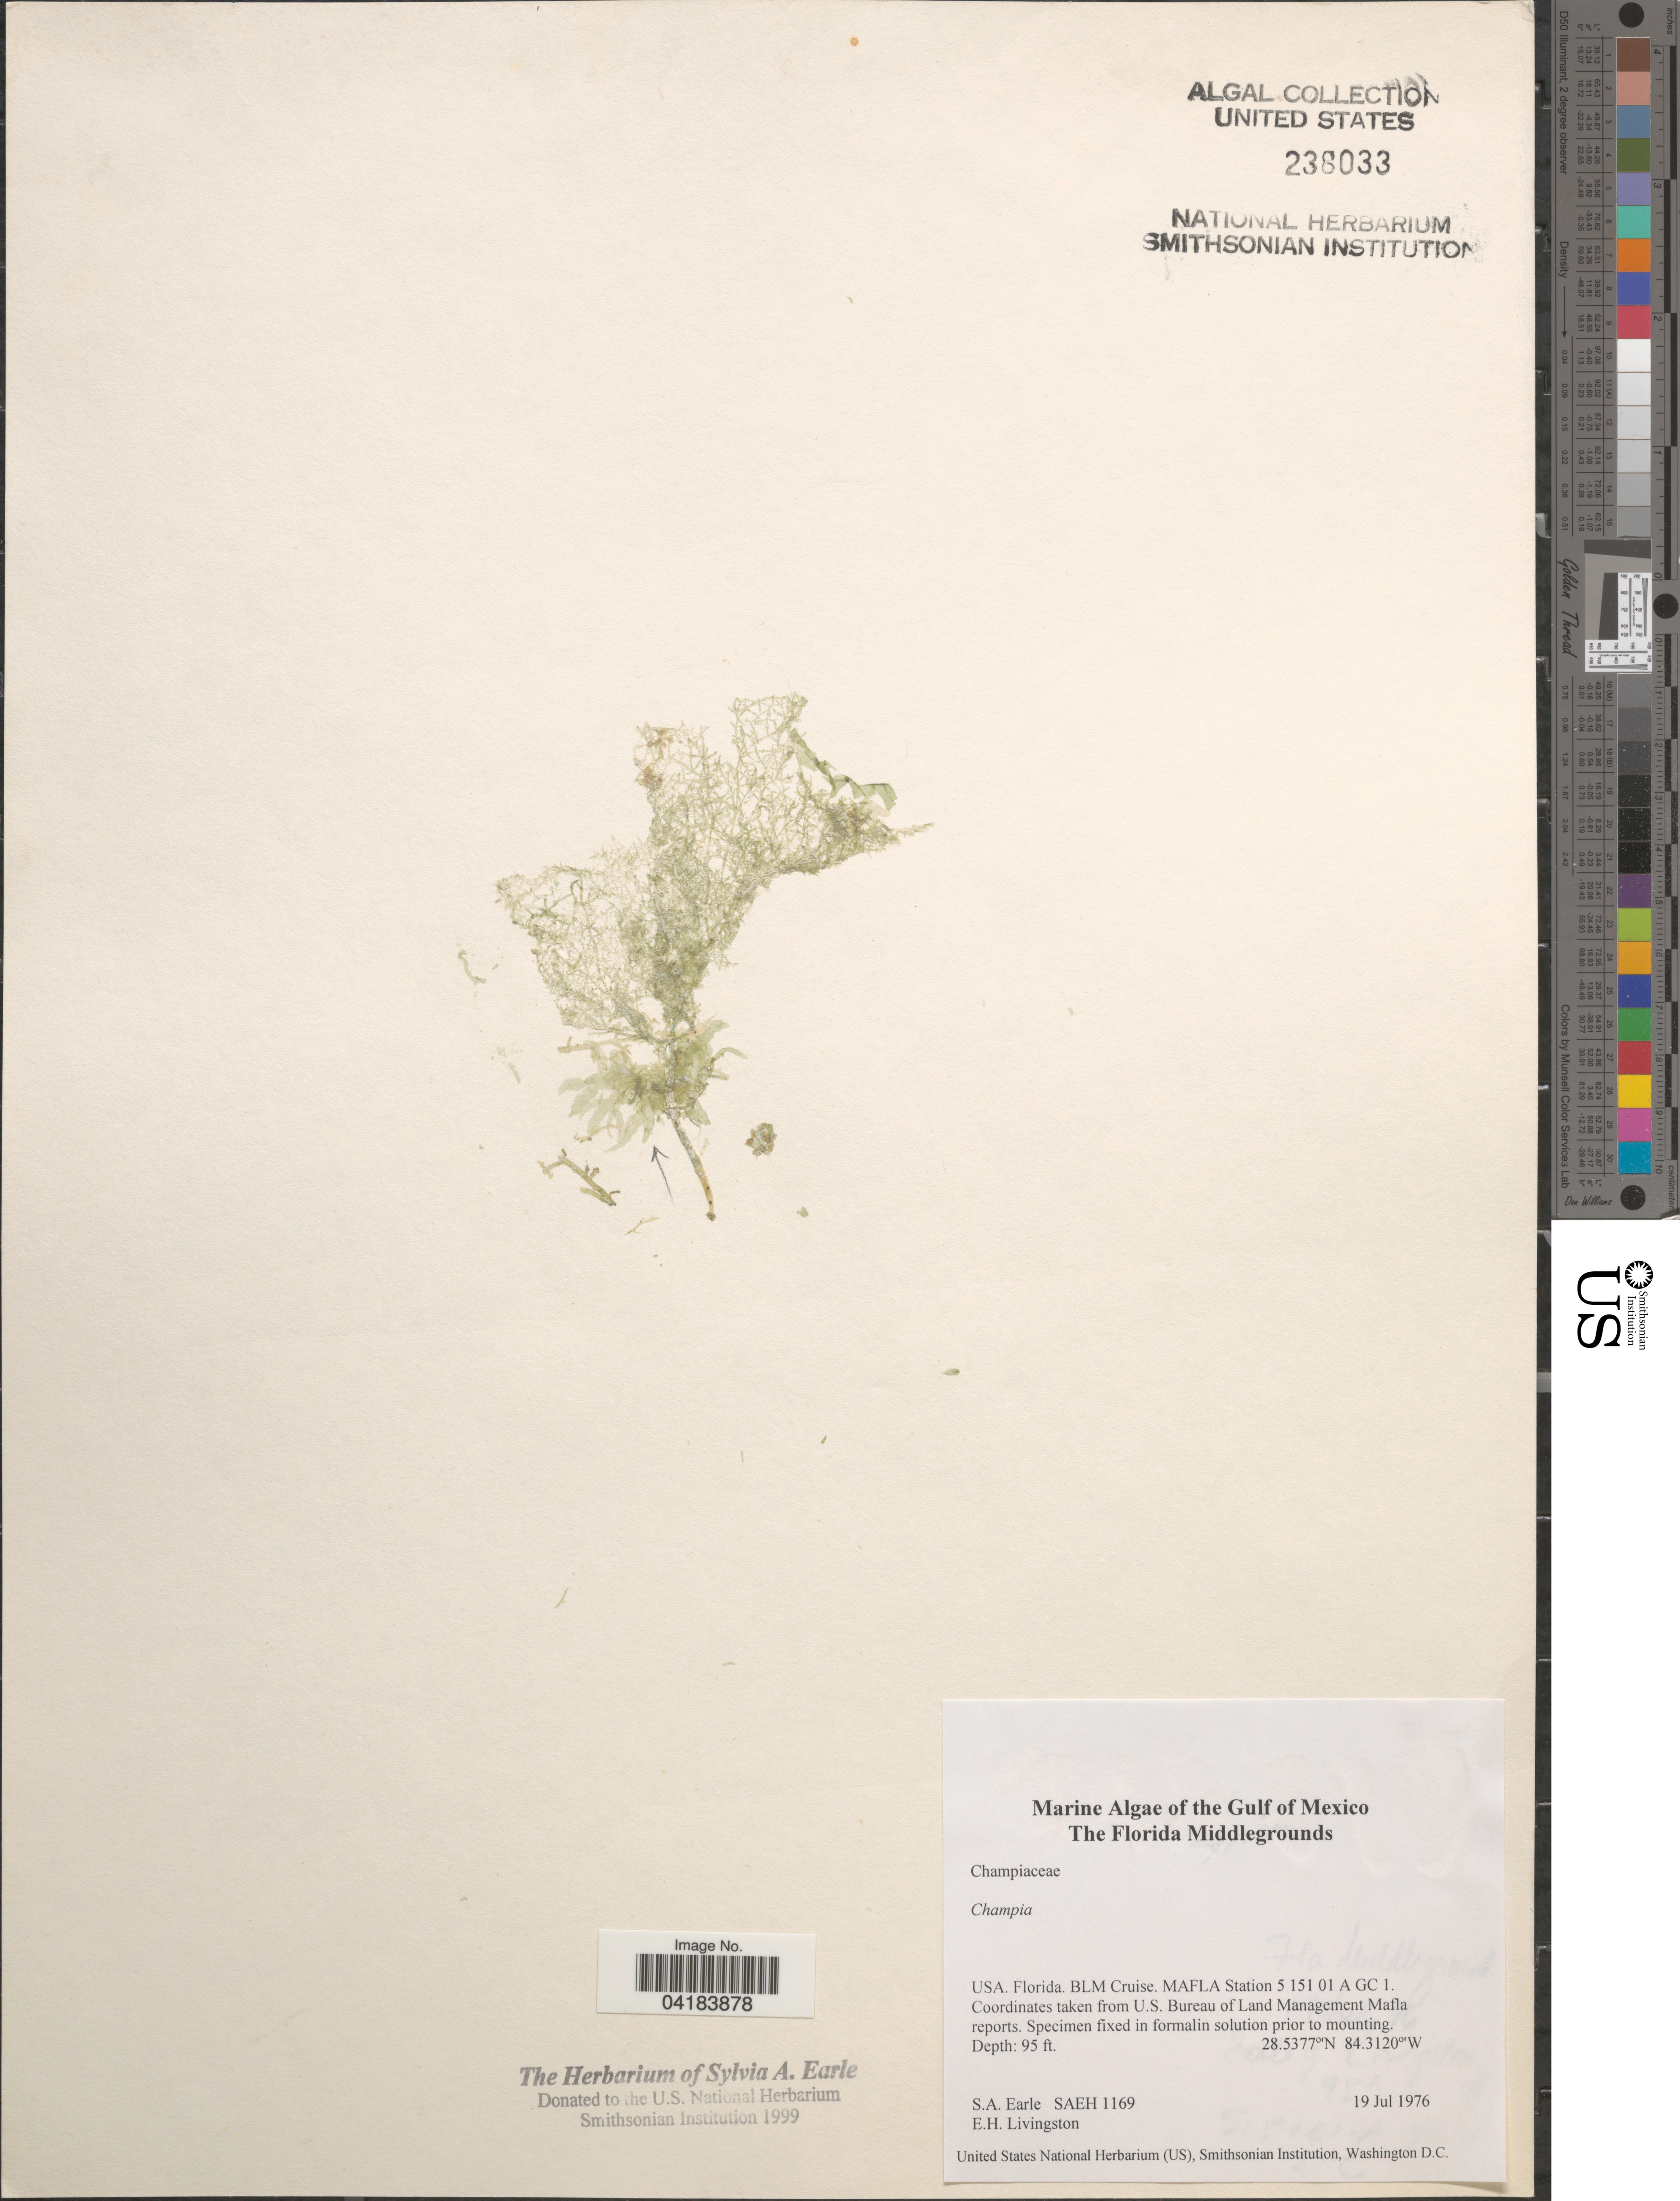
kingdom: Plantae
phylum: Rhodophyta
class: Florideophyceae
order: Rhodymeniales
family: Champiaceae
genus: Champia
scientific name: Champia sp.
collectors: S. A. Earle & E. Livingston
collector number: SAEH1169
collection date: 1976-07-19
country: United States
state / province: Florida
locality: Gulf of Mexico. The Florida Middlegrounds. BLM Cruise. MAFLA Station 5 151 01 A GC 1.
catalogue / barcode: US 238033